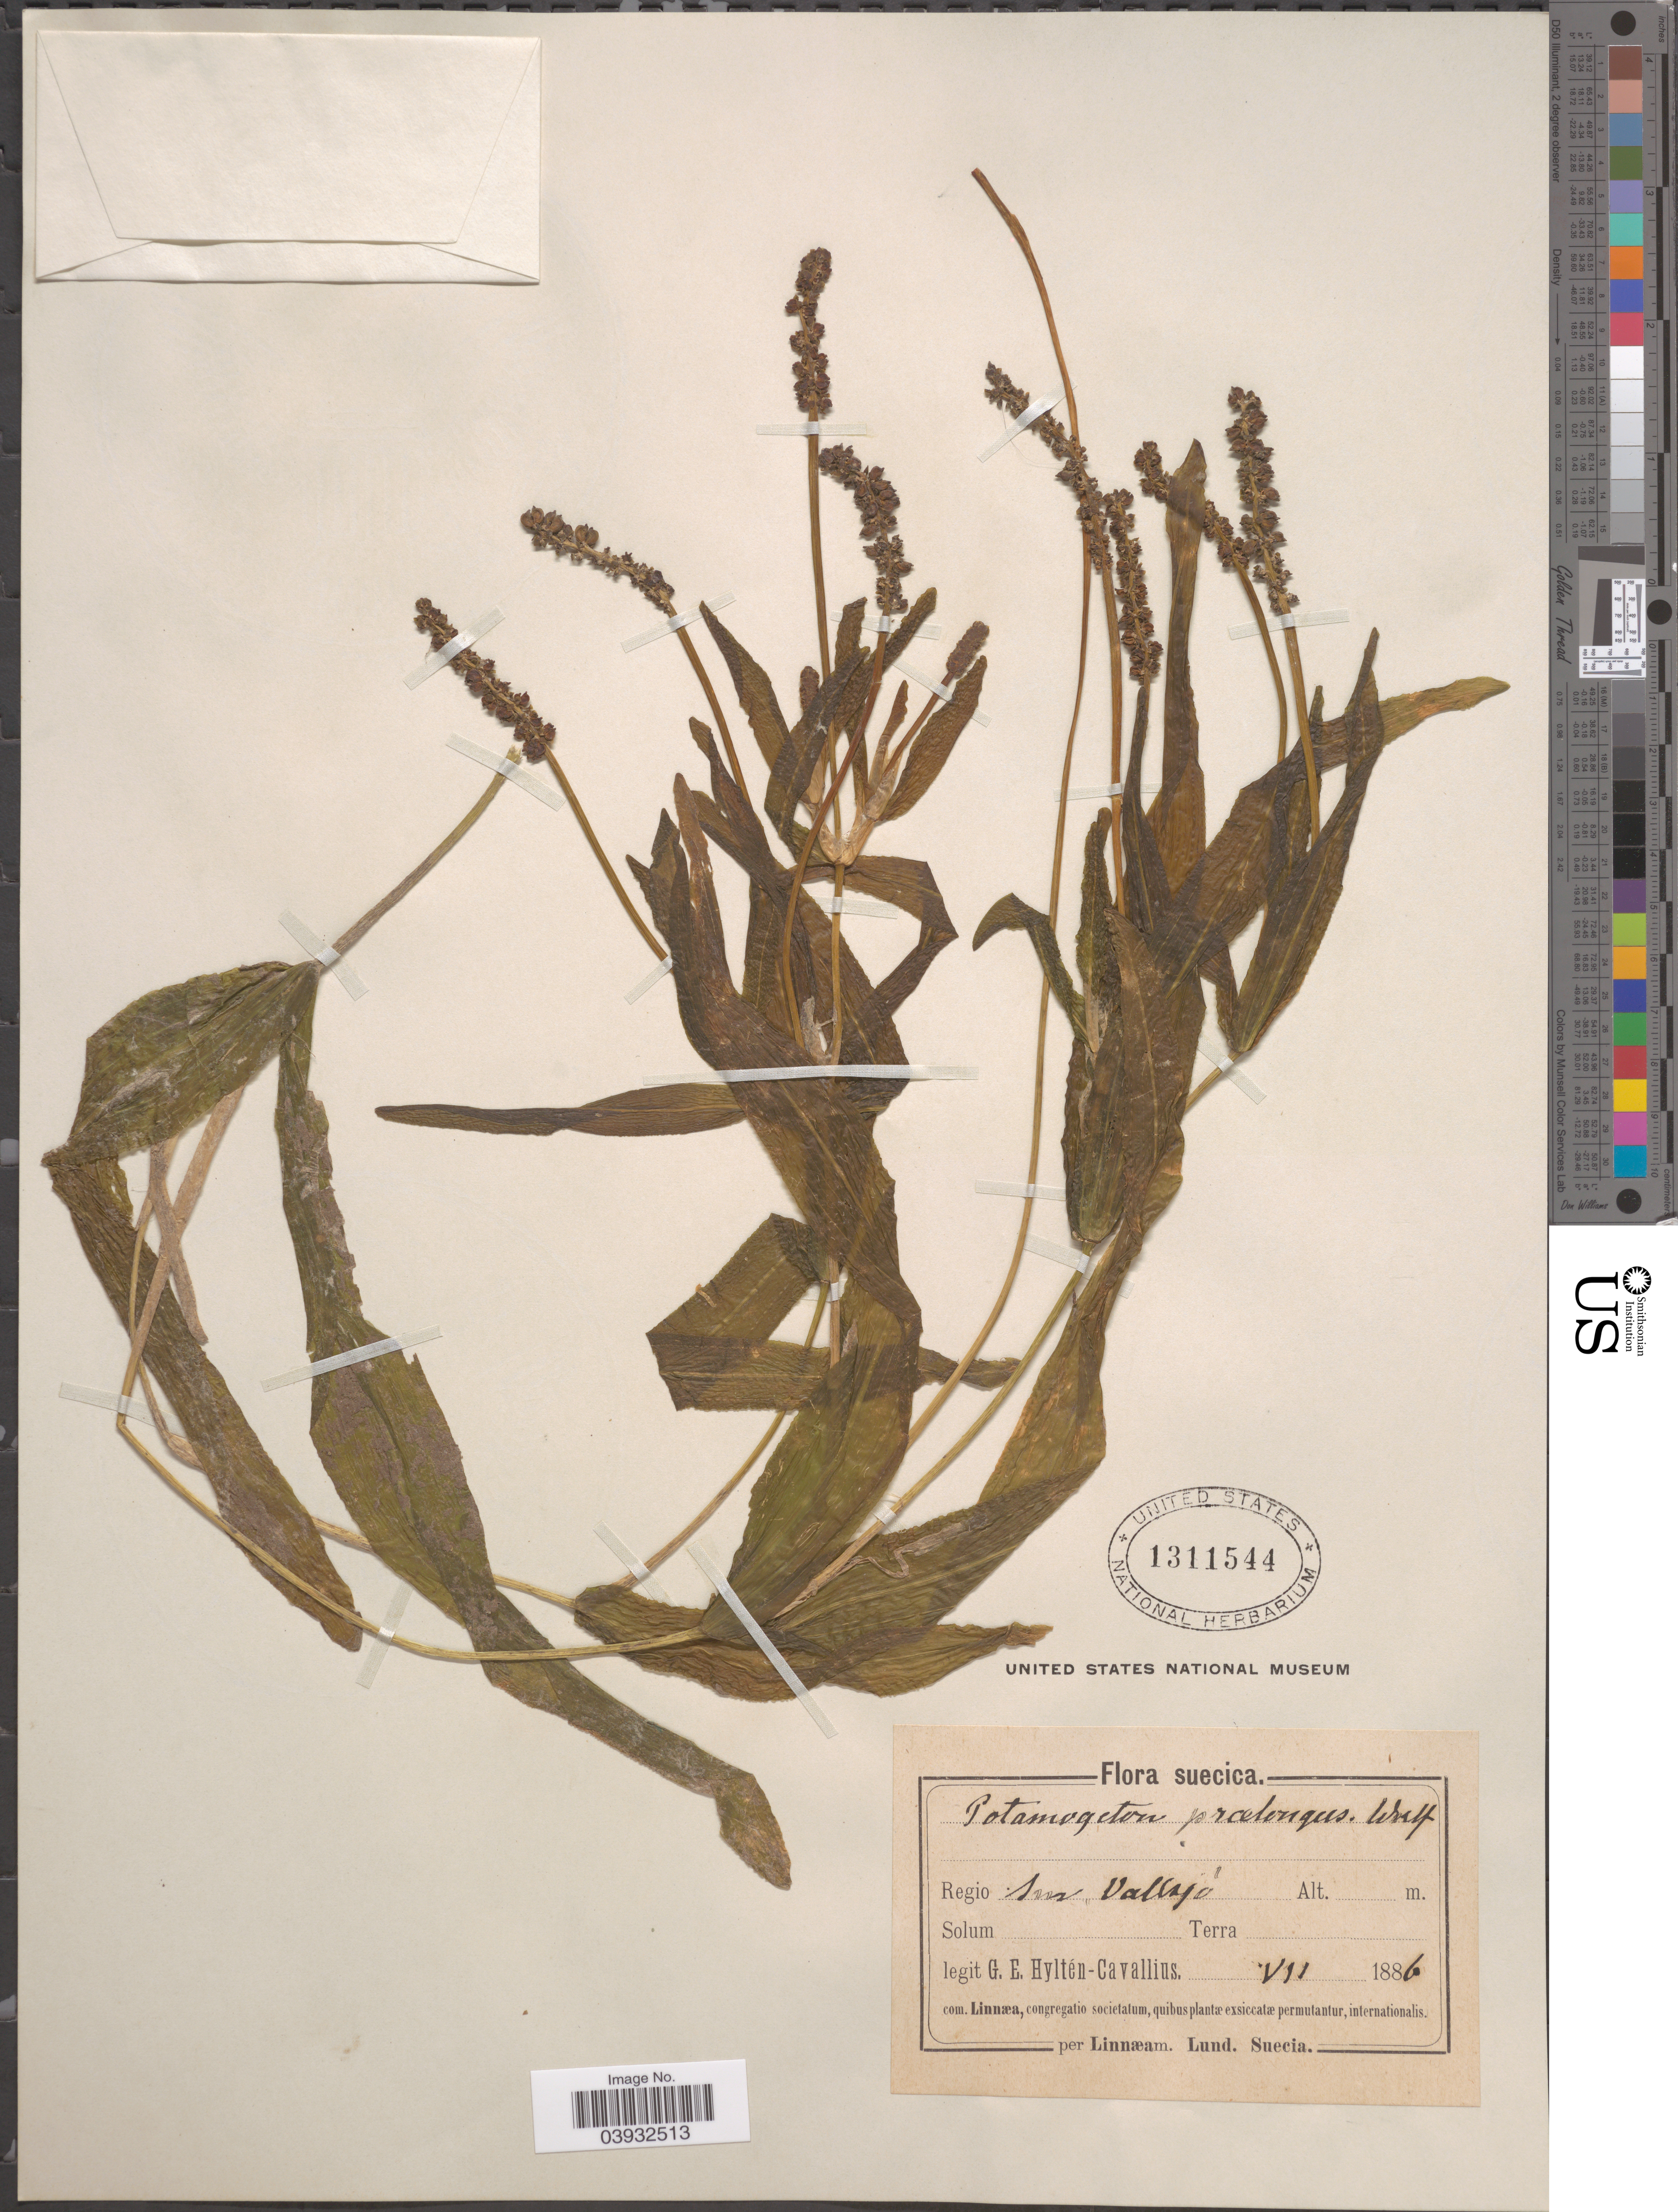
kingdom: Plantae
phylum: Tracheophyta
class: Liliopsida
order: Alismatales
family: Potamogetonaceae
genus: Potamogeton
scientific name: Potamogeton praelongus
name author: Wulfen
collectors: G. Hytén-Cavallius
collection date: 1886-07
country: Sweden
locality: Suecica. Regio im Vallsjó.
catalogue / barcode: US 1311544